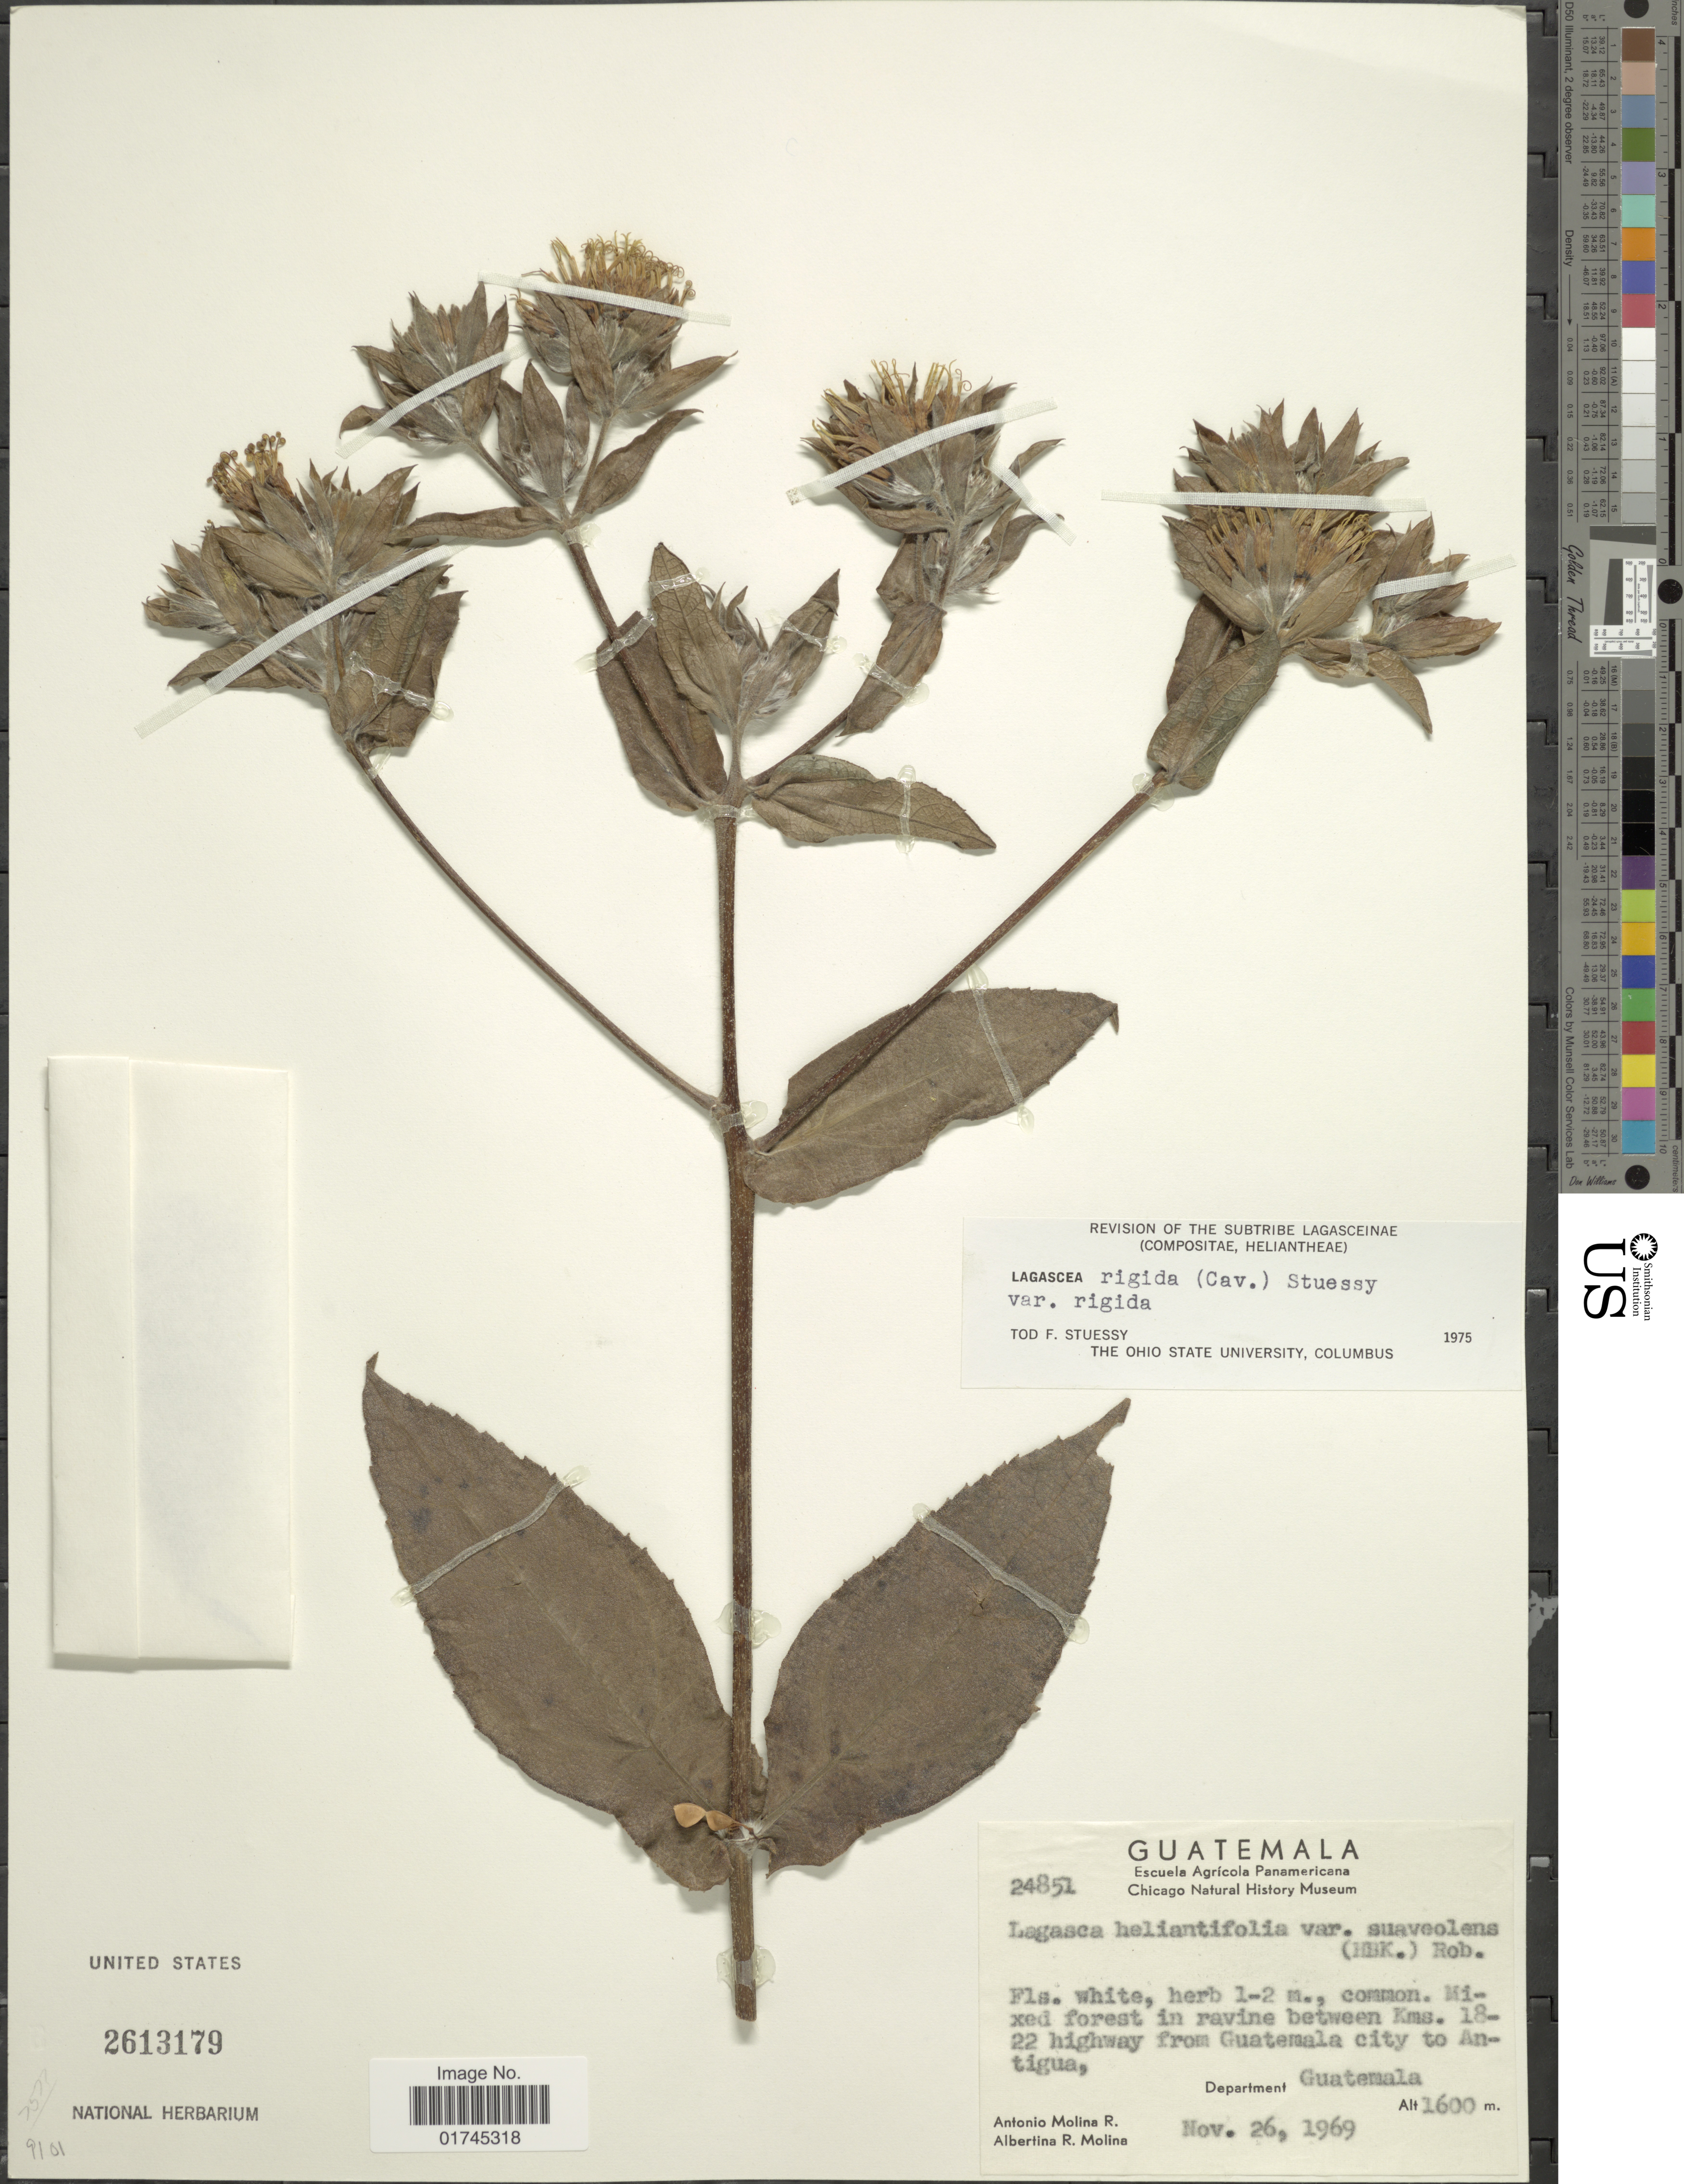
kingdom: Plantae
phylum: Tracheophyta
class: Magnoliopsida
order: Asterales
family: Asteraceae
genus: Lagascea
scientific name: Lagascea helianthifolia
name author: Kunth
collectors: A. Molina R. & A. R. Molina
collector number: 24851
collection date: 1969-11-26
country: Guatemala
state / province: Guatemala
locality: Mixed forest in ravine between Kms. 18-22 highway from Guatemala city to Antigua.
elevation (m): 1600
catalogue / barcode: US 2613179